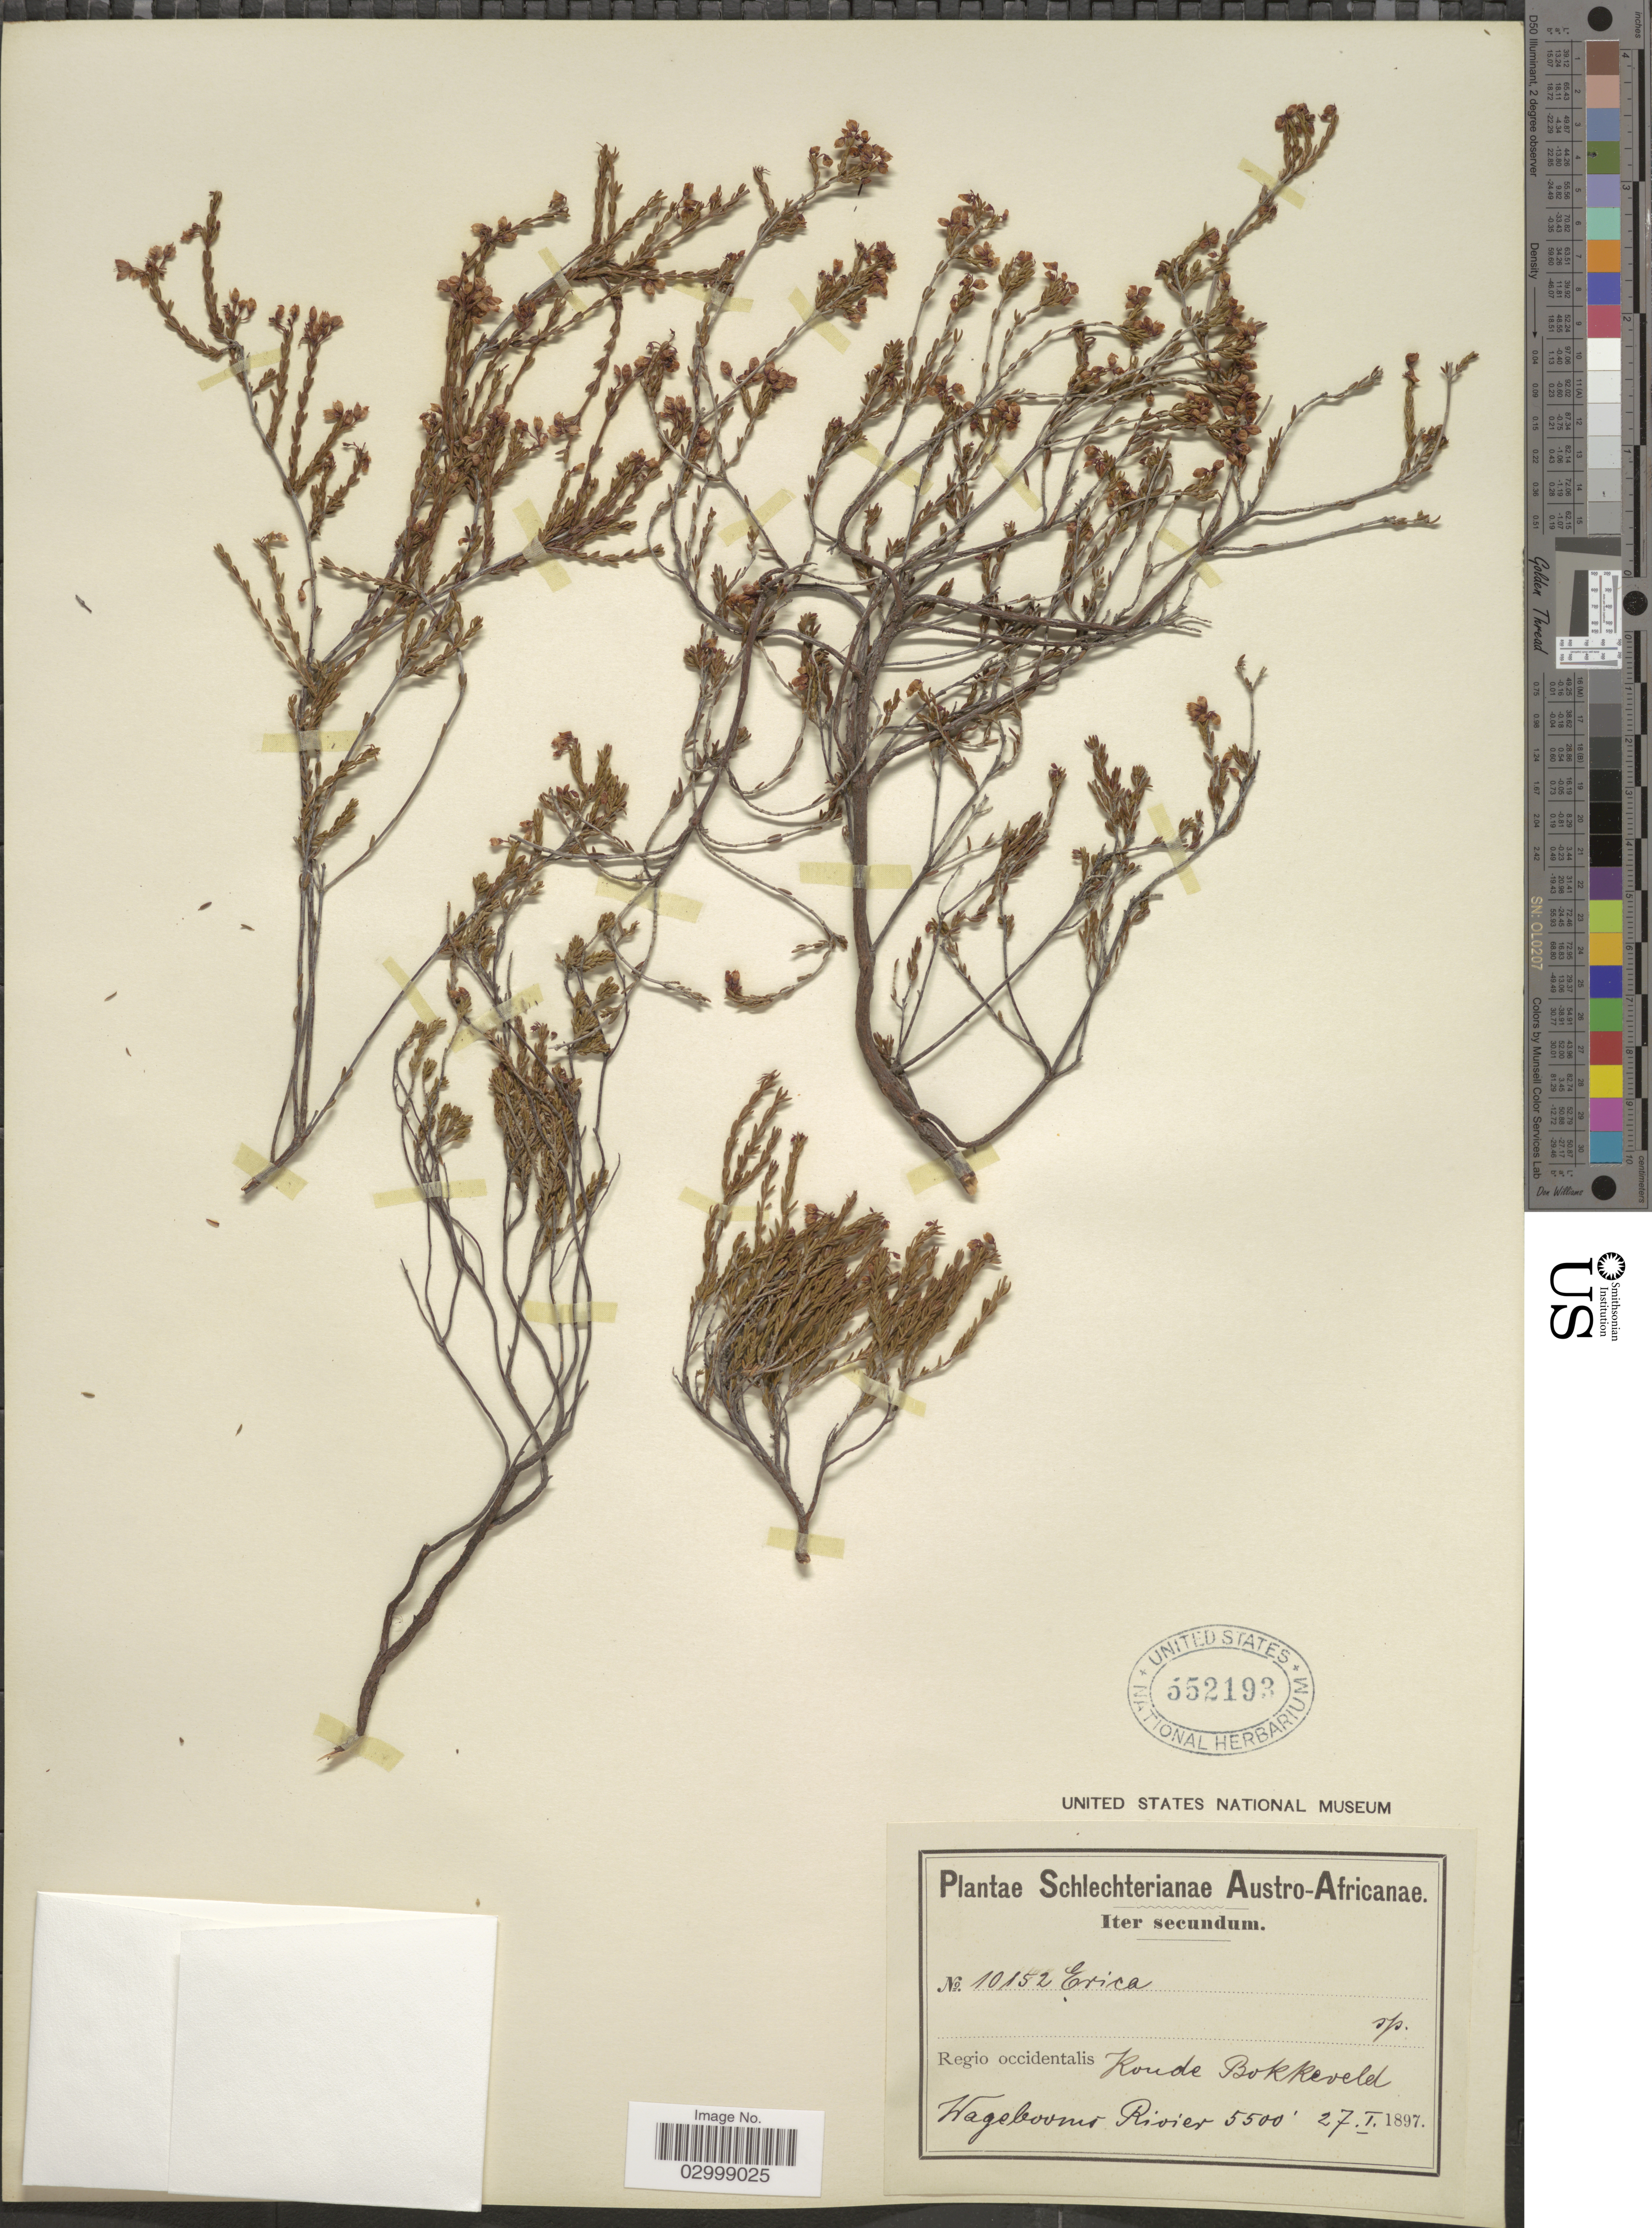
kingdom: Plantae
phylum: Tracheophyta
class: Magnoliopsida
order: Ericales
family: Ericaceae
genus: Erica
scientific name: Erica sp.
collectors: Schlechter, --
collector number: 10152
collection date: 1897-01-27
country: South Africa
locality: Austro-Africanae, Regio occidentalis, Koude Bokkeveld, Wagebooms Rivier.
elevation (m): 1676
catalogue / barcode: US 552193